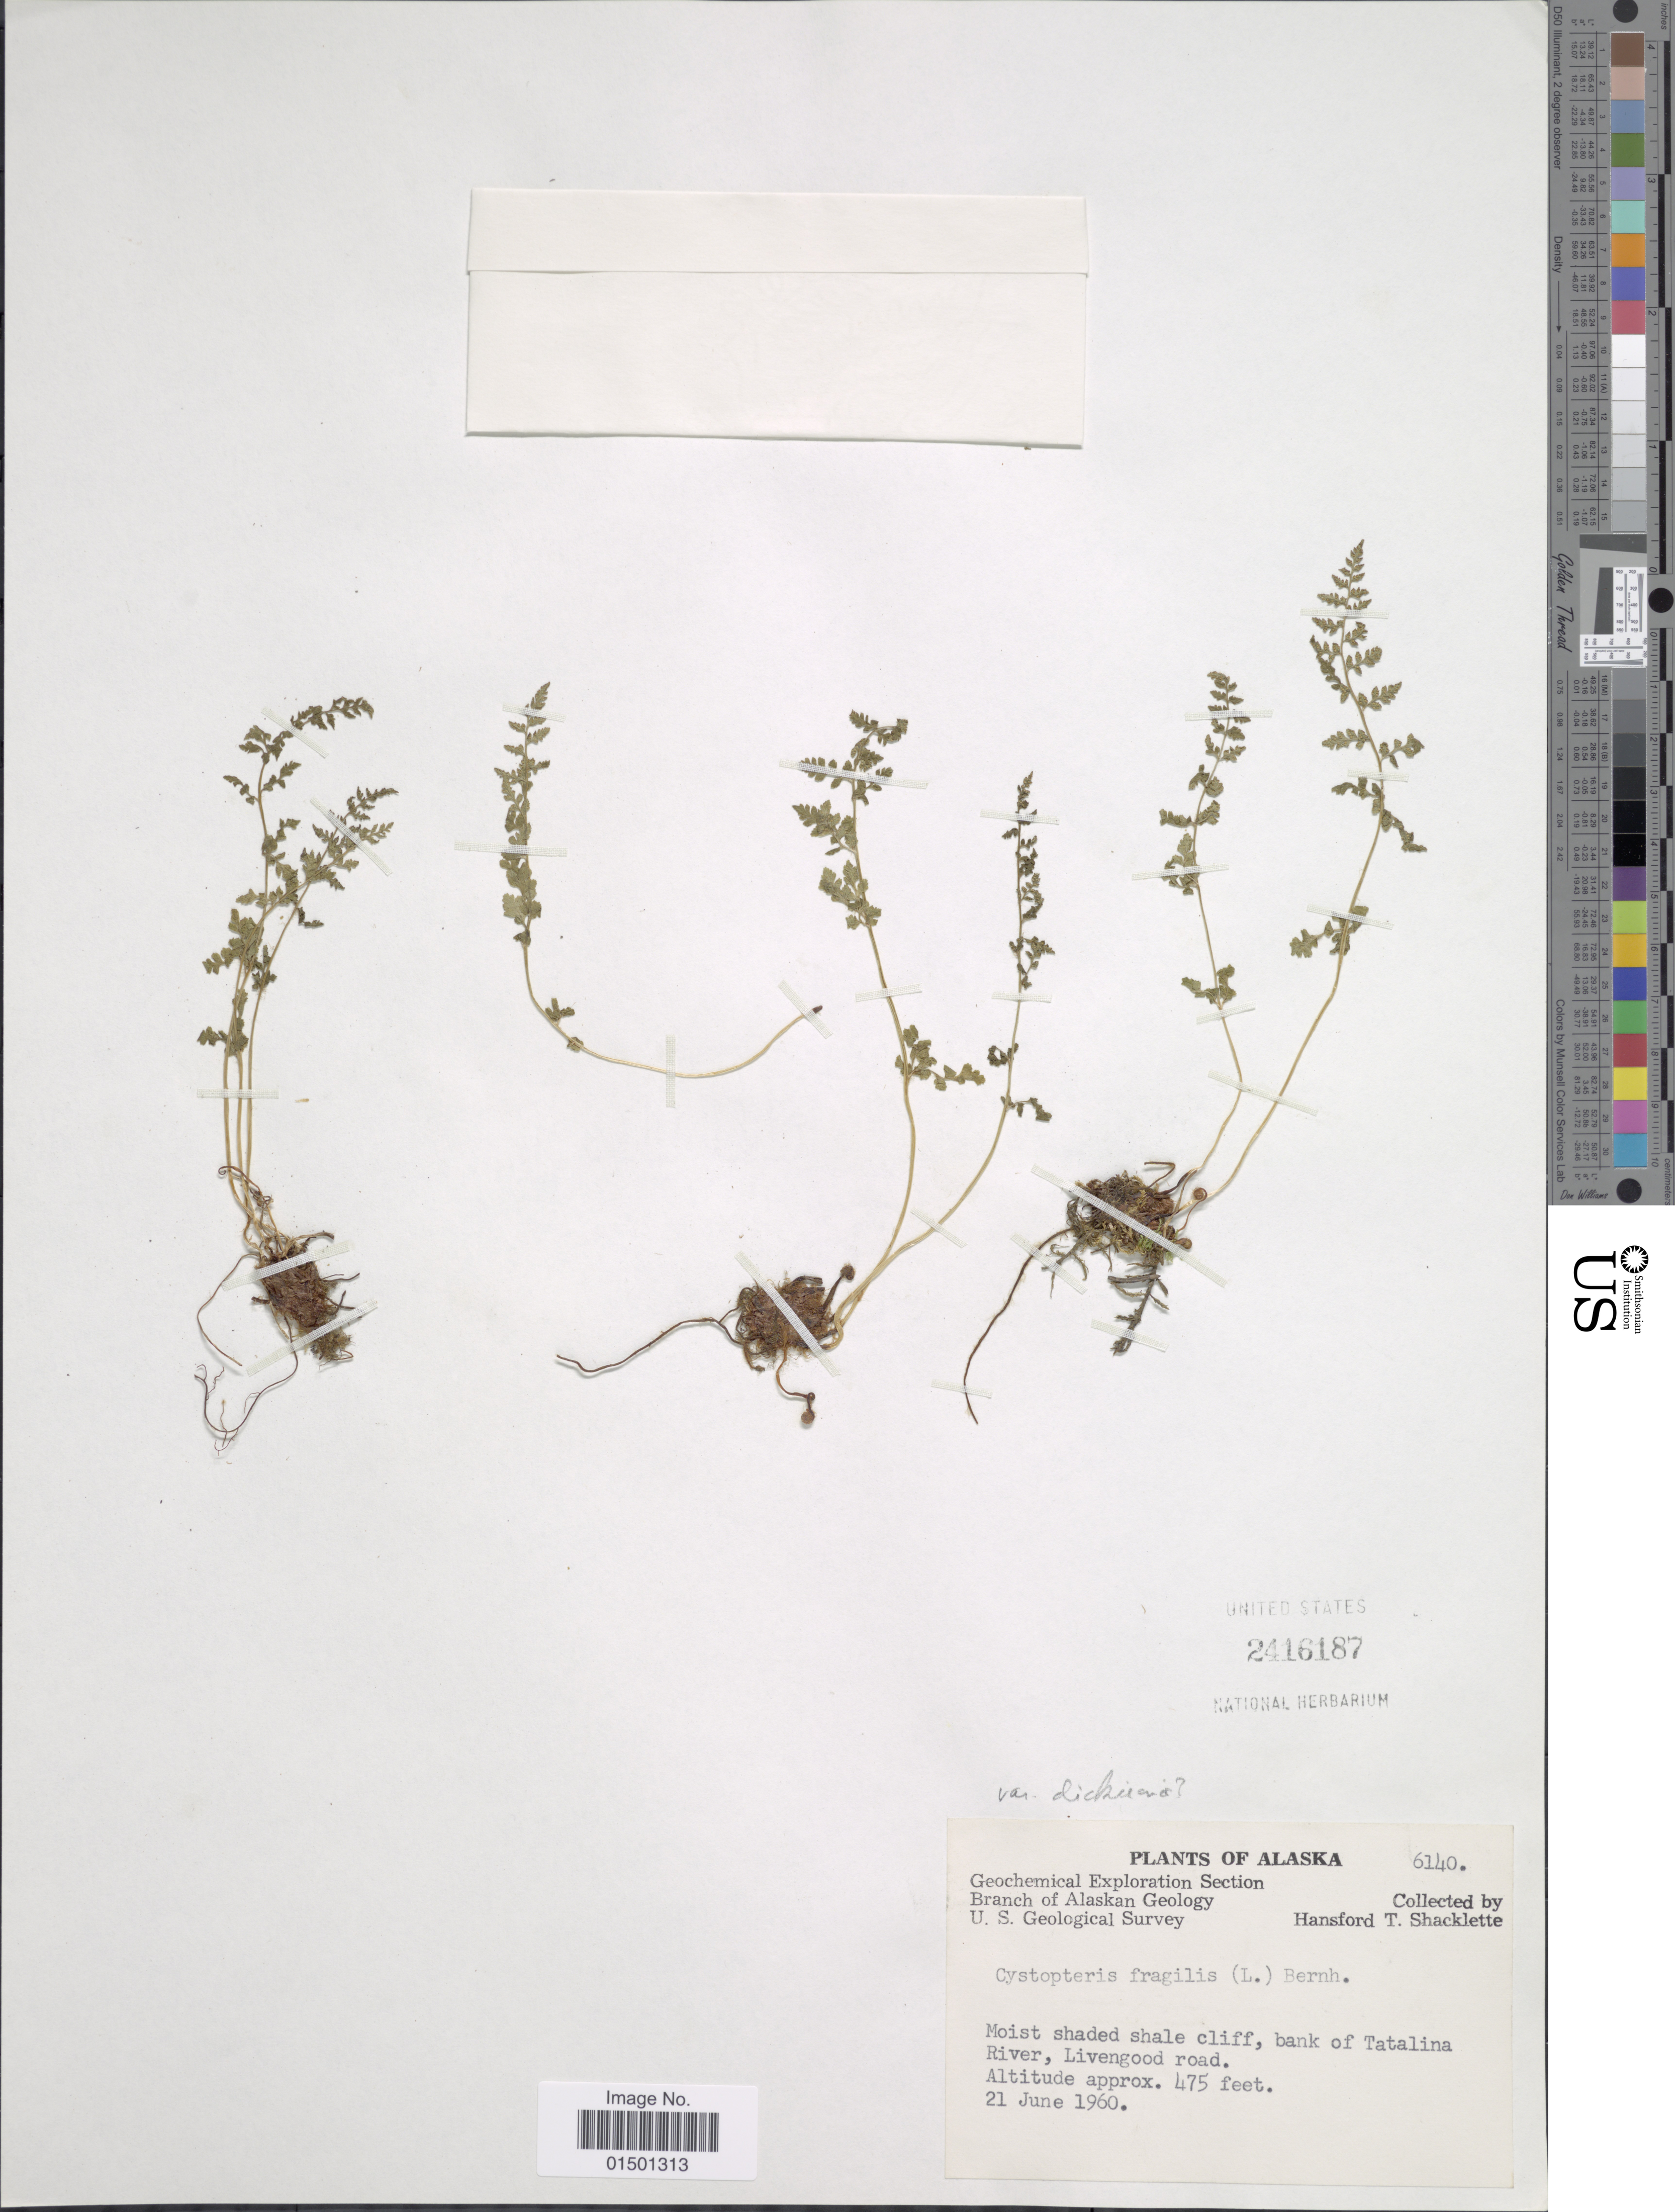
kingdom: Plantae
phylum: Tracheophyta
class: Polypodiopsida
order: Polypodiales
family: Cystopteridaceae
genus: Cystopteris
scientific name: Cystopteris fragilis var. dickieana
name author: B. Boivin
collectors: H. Shacklette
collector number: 6140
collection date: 1960-06-21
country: United States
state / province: Alaska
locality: Bank of Tatalina River, Livengood road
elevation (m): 145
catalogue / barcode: US 2416187